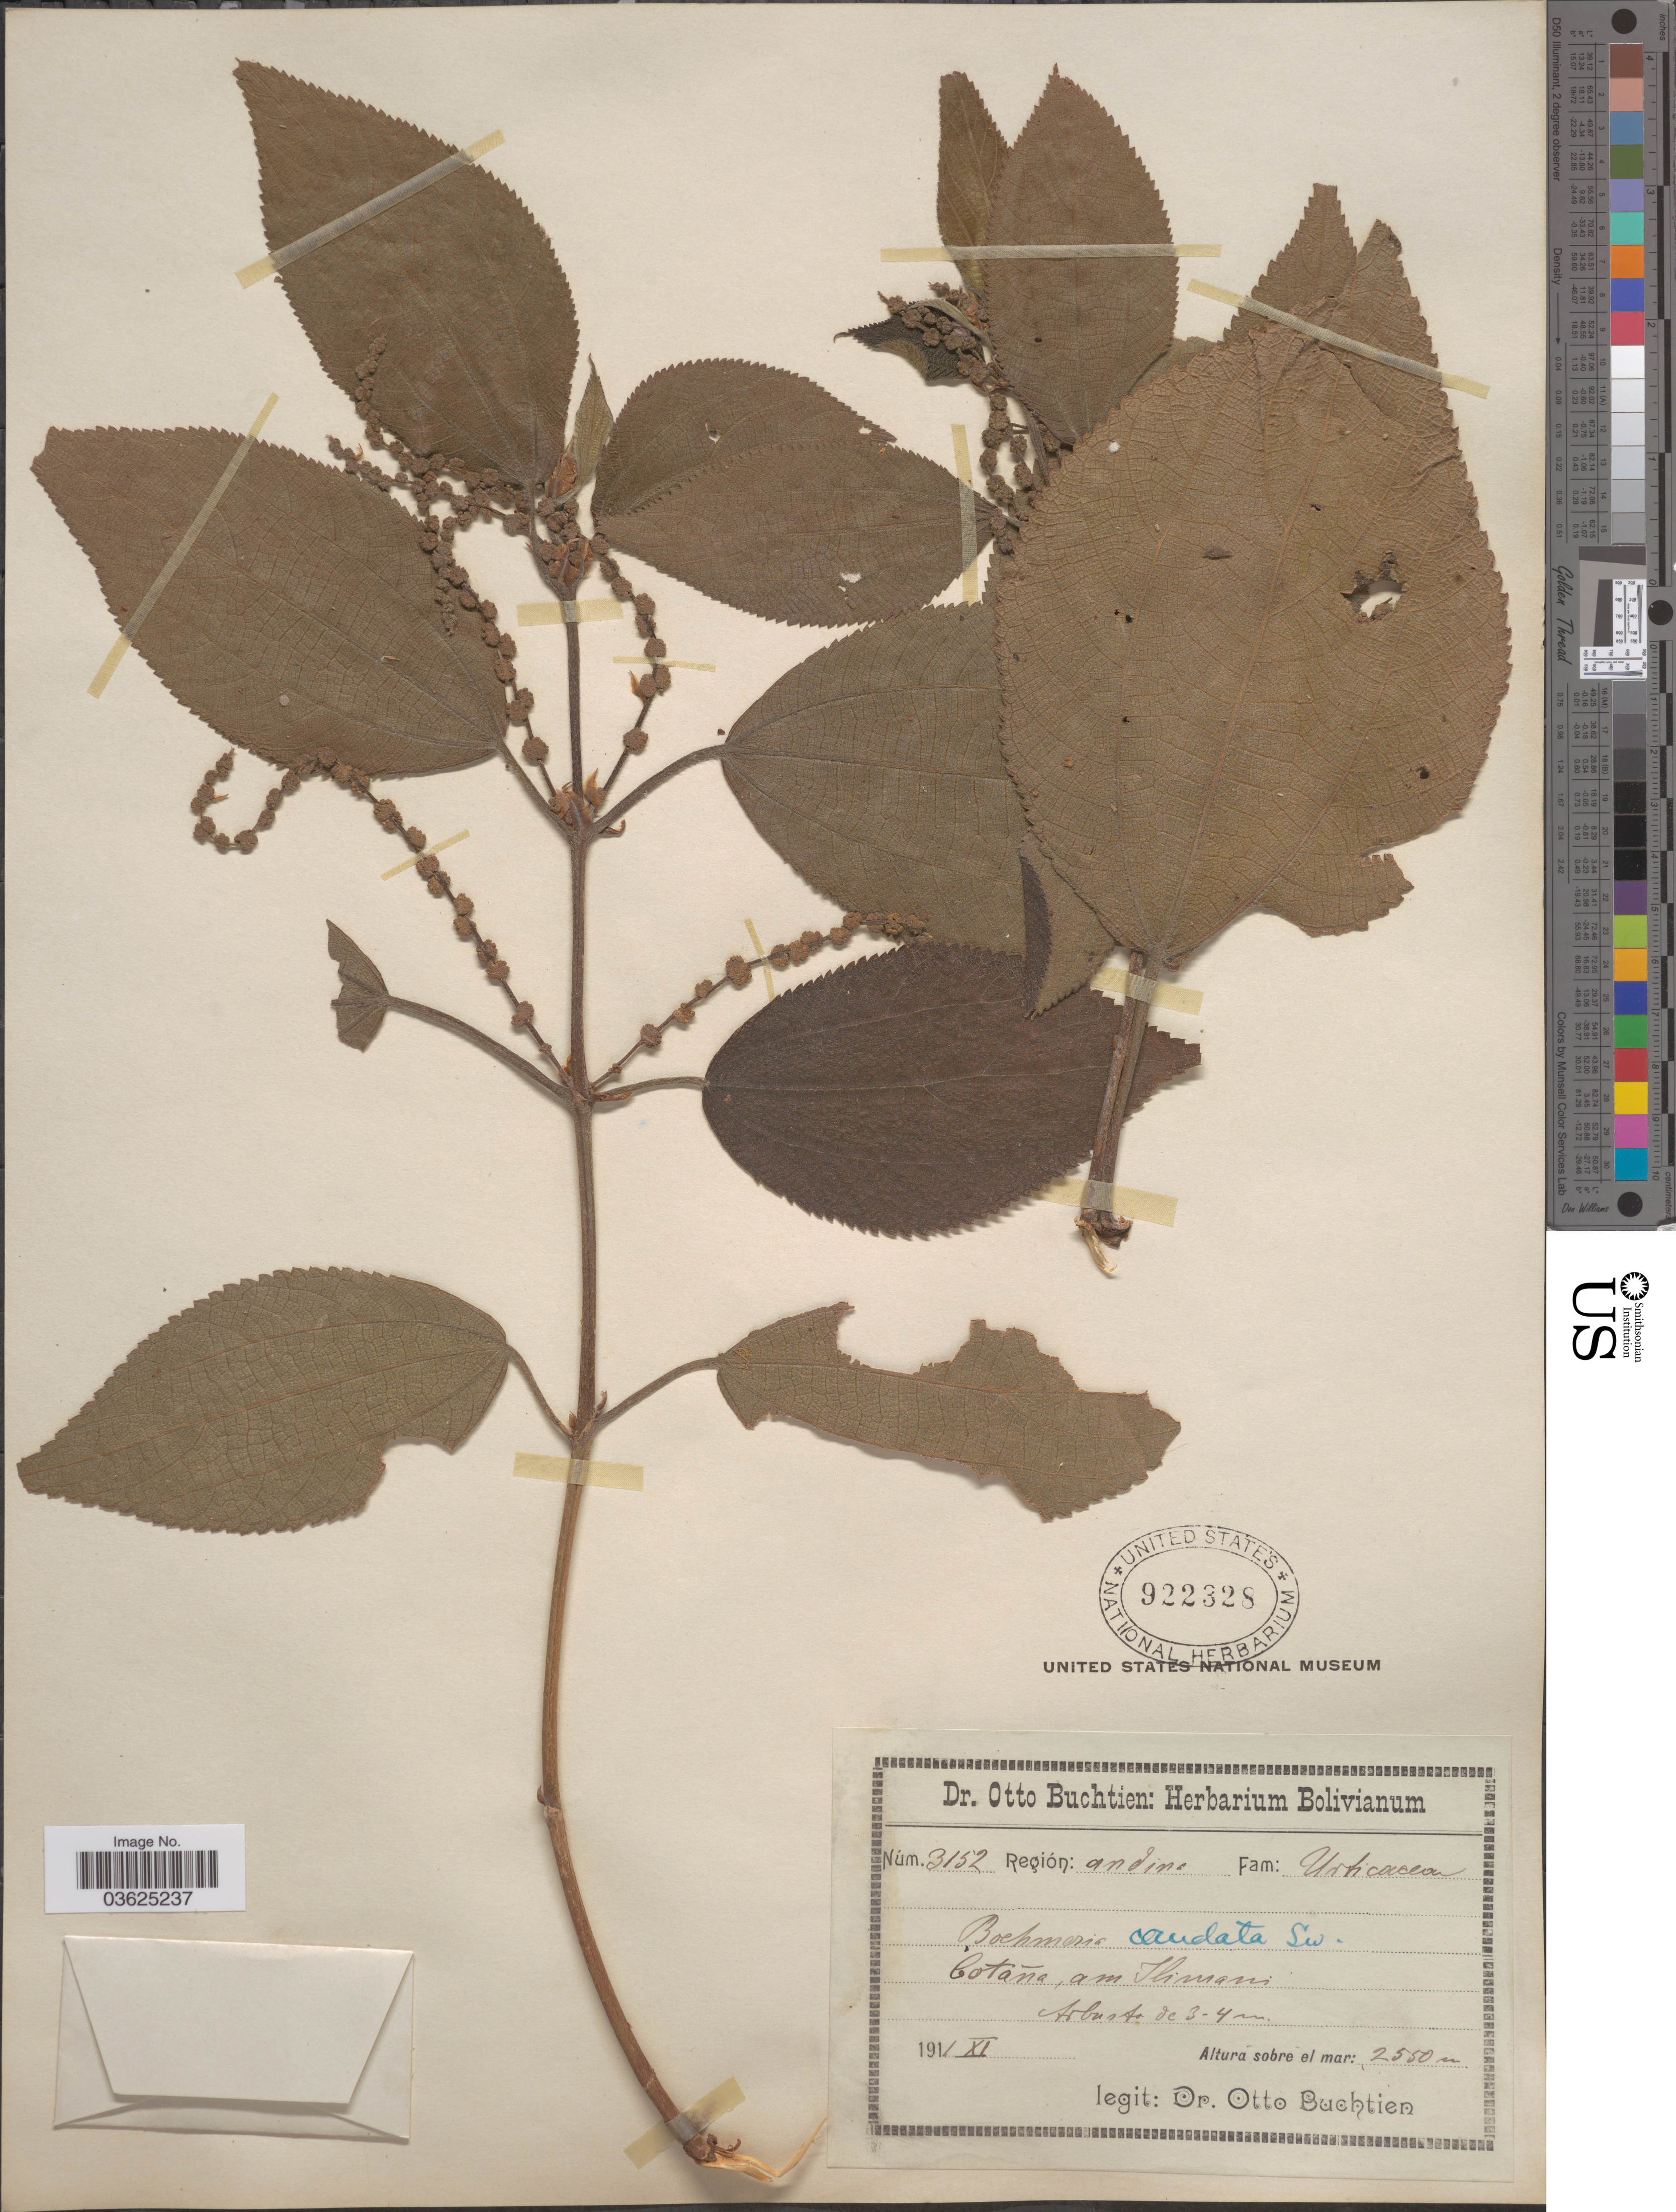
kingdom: Plantae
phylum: Tracheophyta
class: Magnoliopsida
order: Rosales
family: Urticaceae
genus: Boehmeria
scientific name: Boehmeria caudata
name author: Sw.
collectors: O. Buchtien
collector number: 3152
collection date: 1911-11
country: Bolivia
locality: Región: andina. Cotaña, am Ilimani.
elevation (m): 2550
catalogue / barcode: US 922328